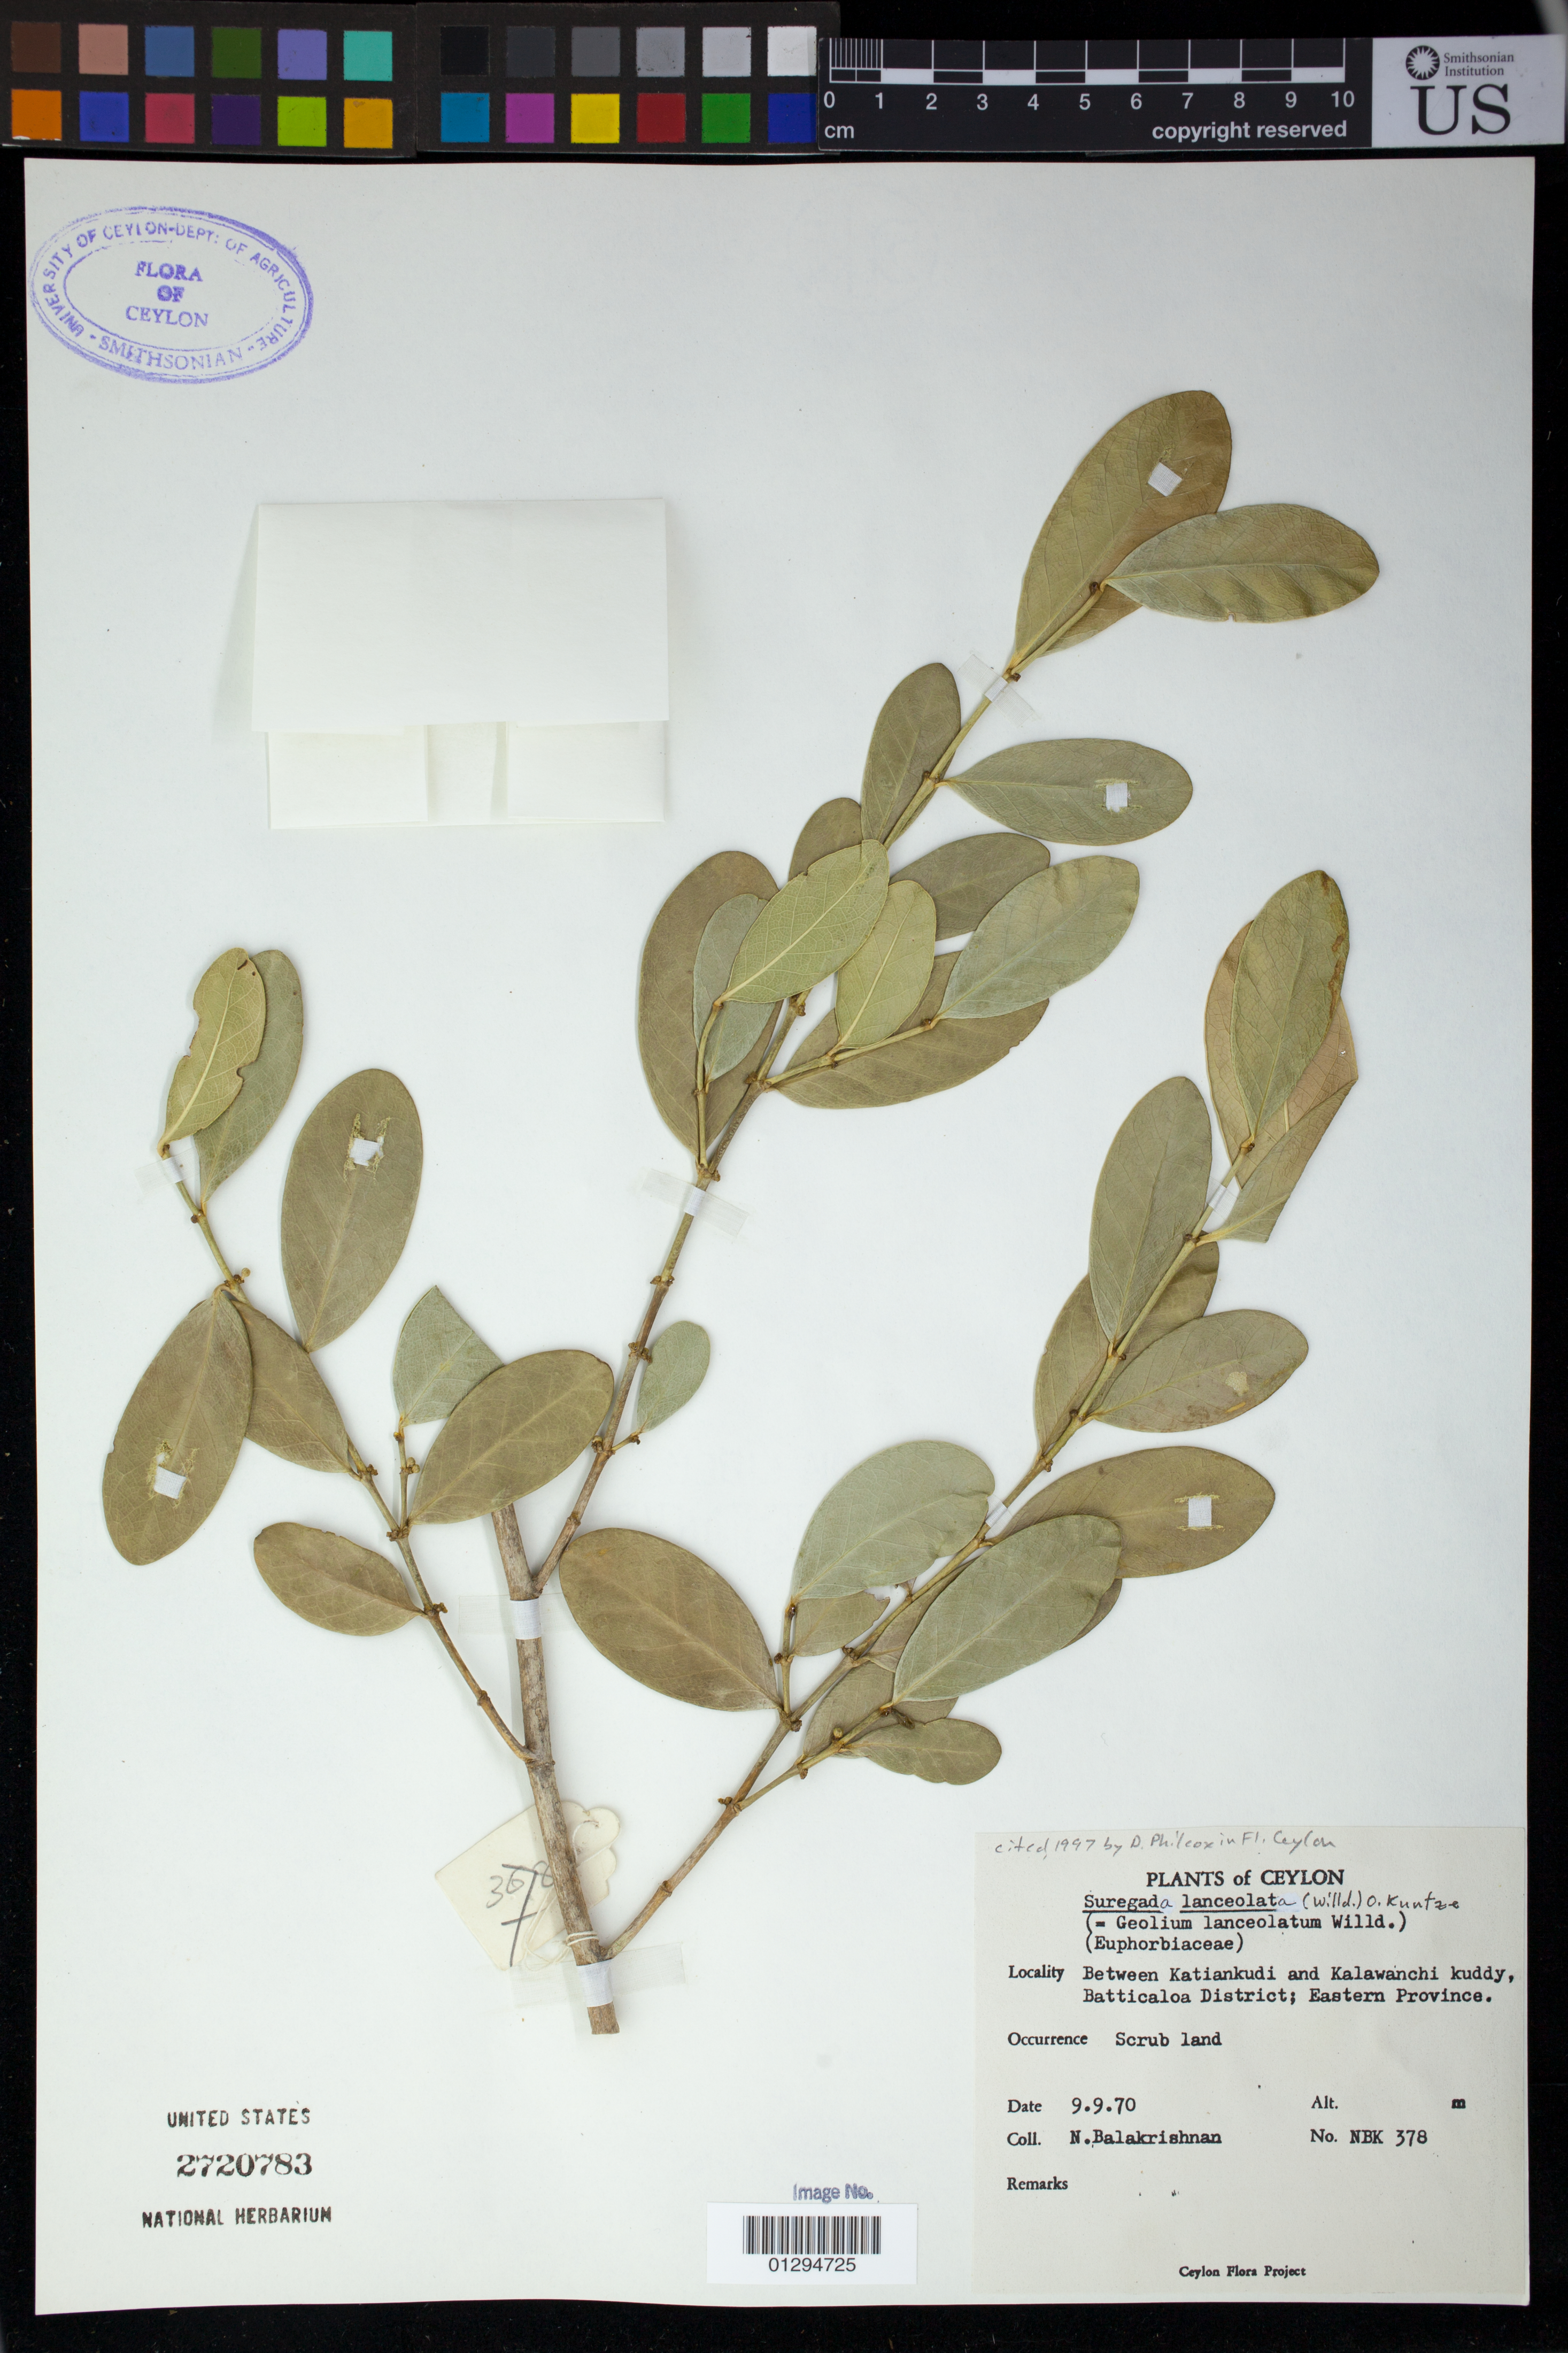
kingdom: Plantae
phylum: Tracheophyta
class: Magnoliopsida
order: Malpighiales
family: Euphorbiaceae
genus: Suregada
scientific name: Suregada lanceolata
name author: (Willd.) Kuntze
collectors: N. Balakrishnan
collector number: NBK 378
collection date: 1970-09-09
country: Sri Lanka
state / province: Eastern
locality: Between Katiankudi and Kalawanchi kuddy, Batticaloa District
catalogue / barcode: US 2720783